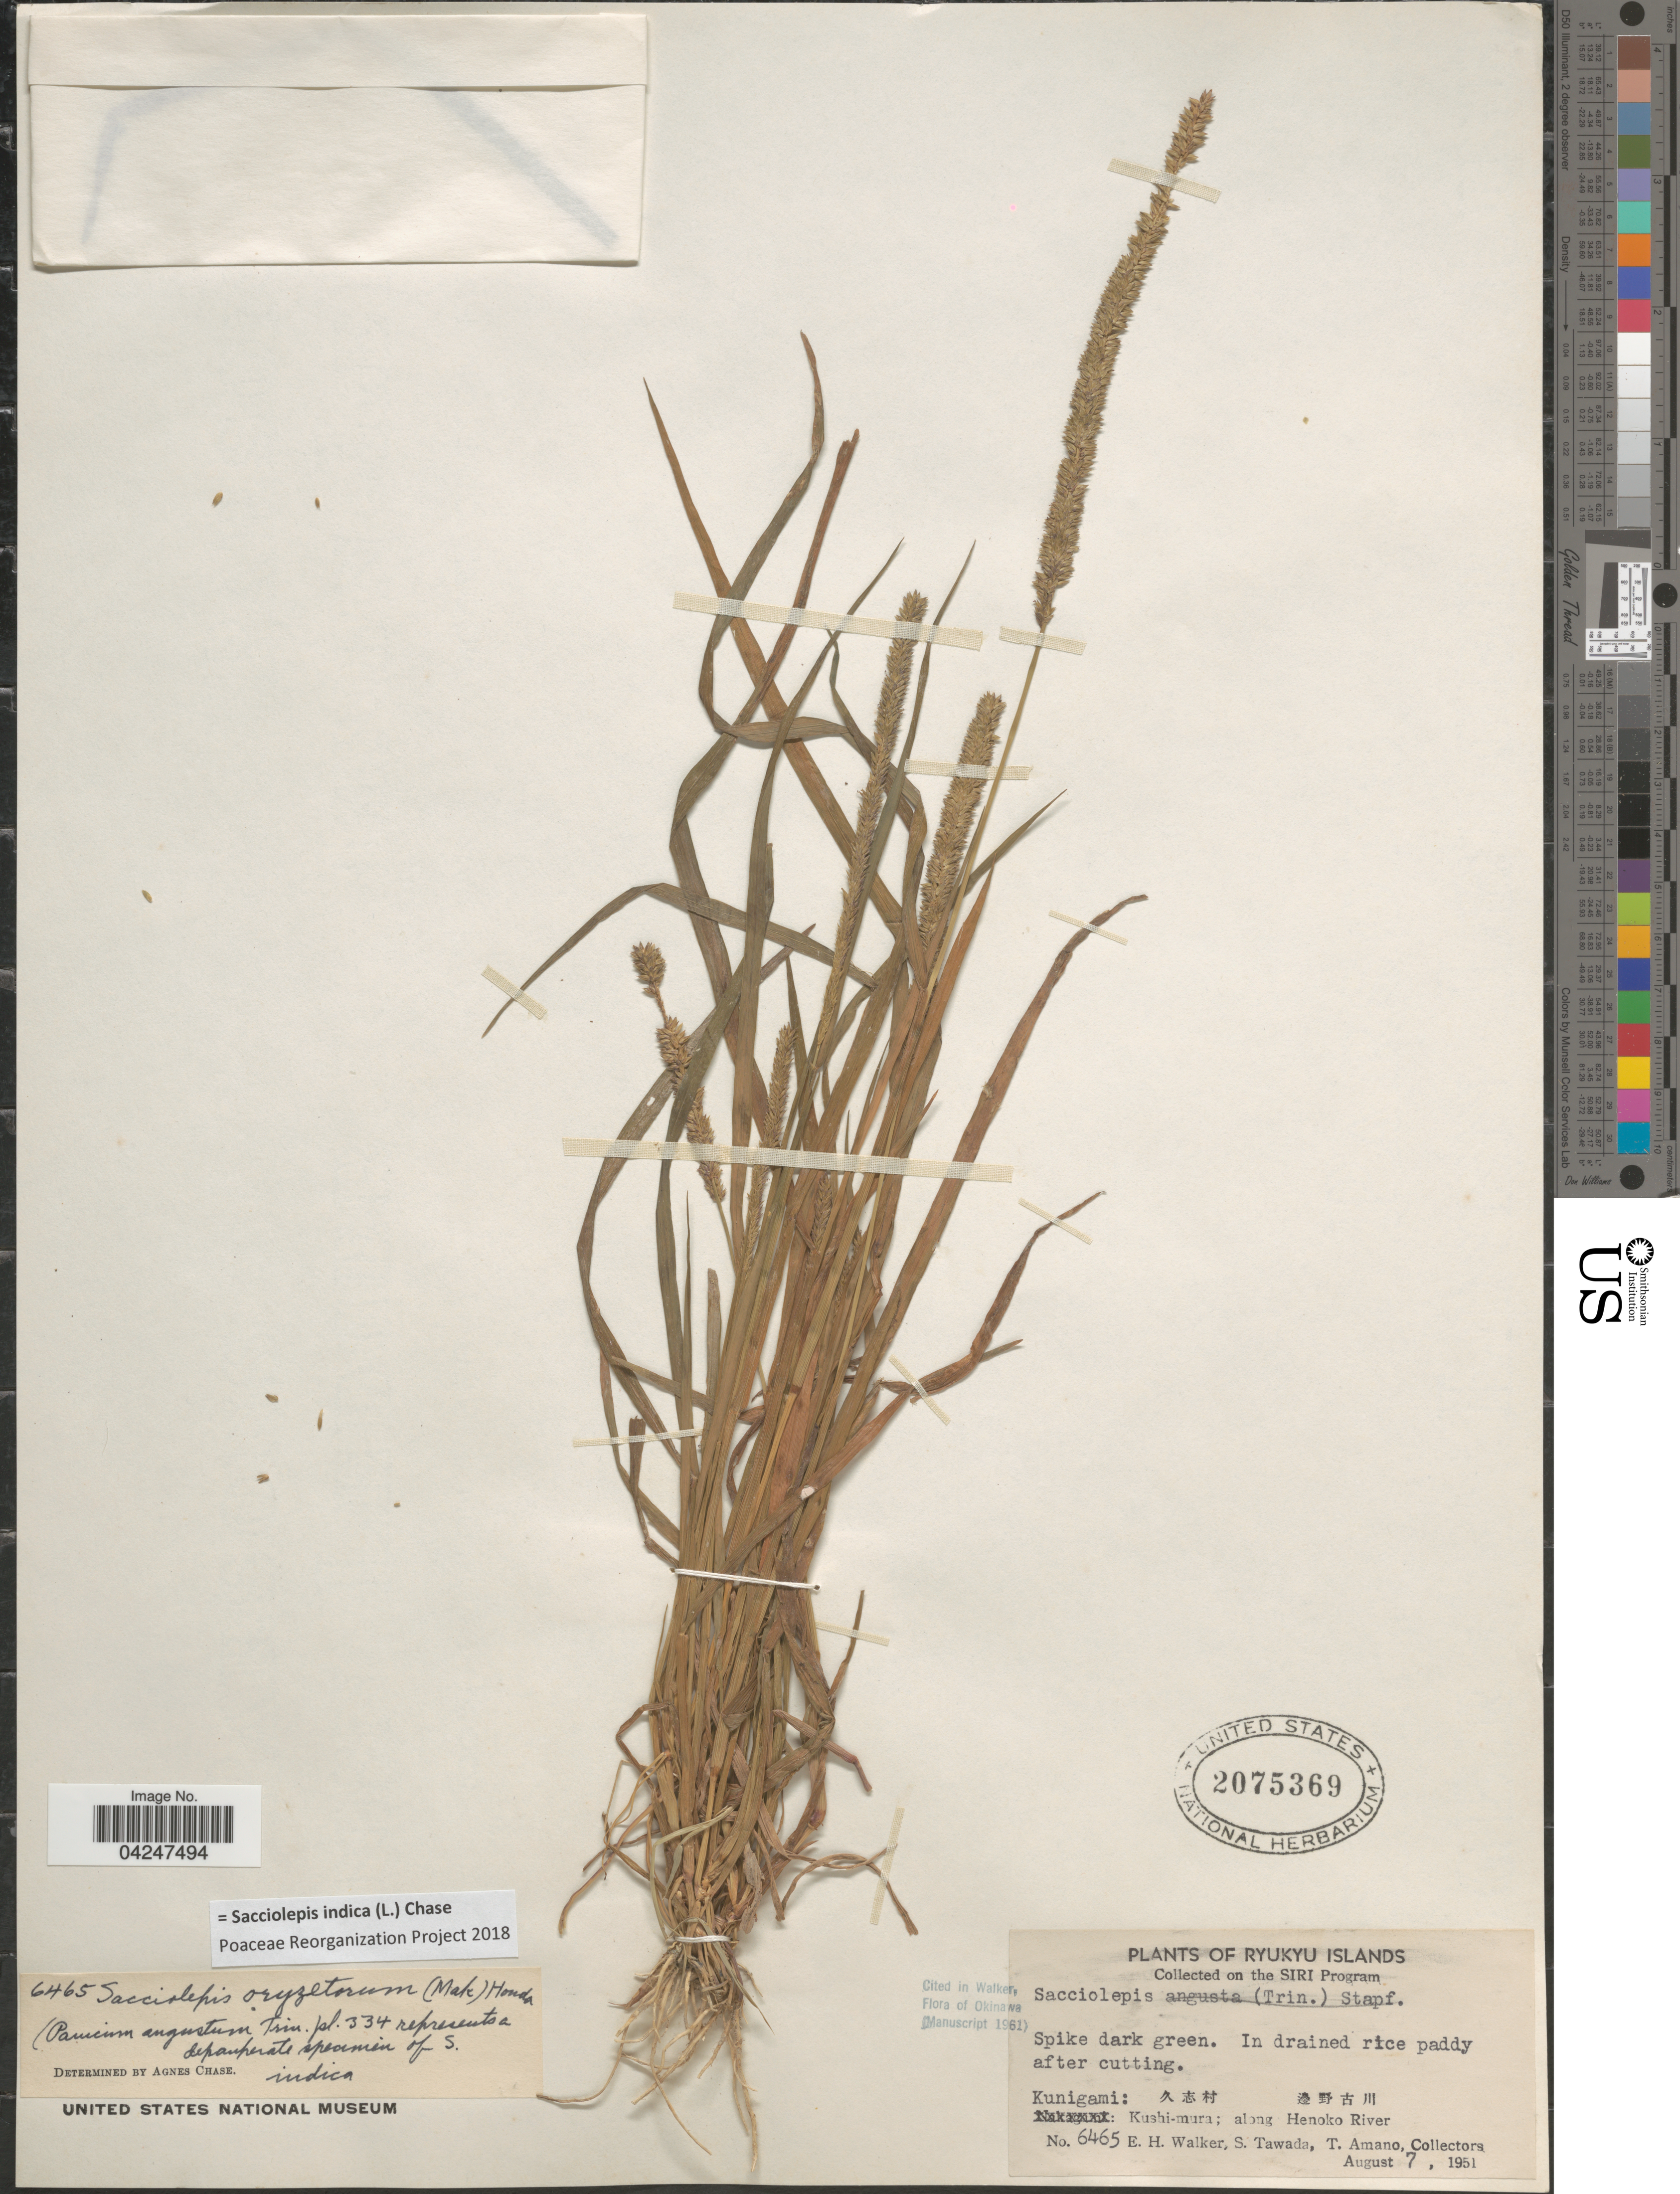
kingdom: Plantae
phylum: Tracheophyta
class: Liliopsida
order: Poales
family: Poaceae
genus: Sacciolepis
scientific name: Sacciolepis indica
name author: (L.) Chase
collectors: E. H. Walker, S. Tawada & T. Amano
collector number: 6465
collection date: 1951-08-07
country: Japan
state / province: Okinawa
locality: Ryukyu Islands. Kunigami: X. Kushi-mura; along Henoko River.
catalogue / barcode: US 2075369